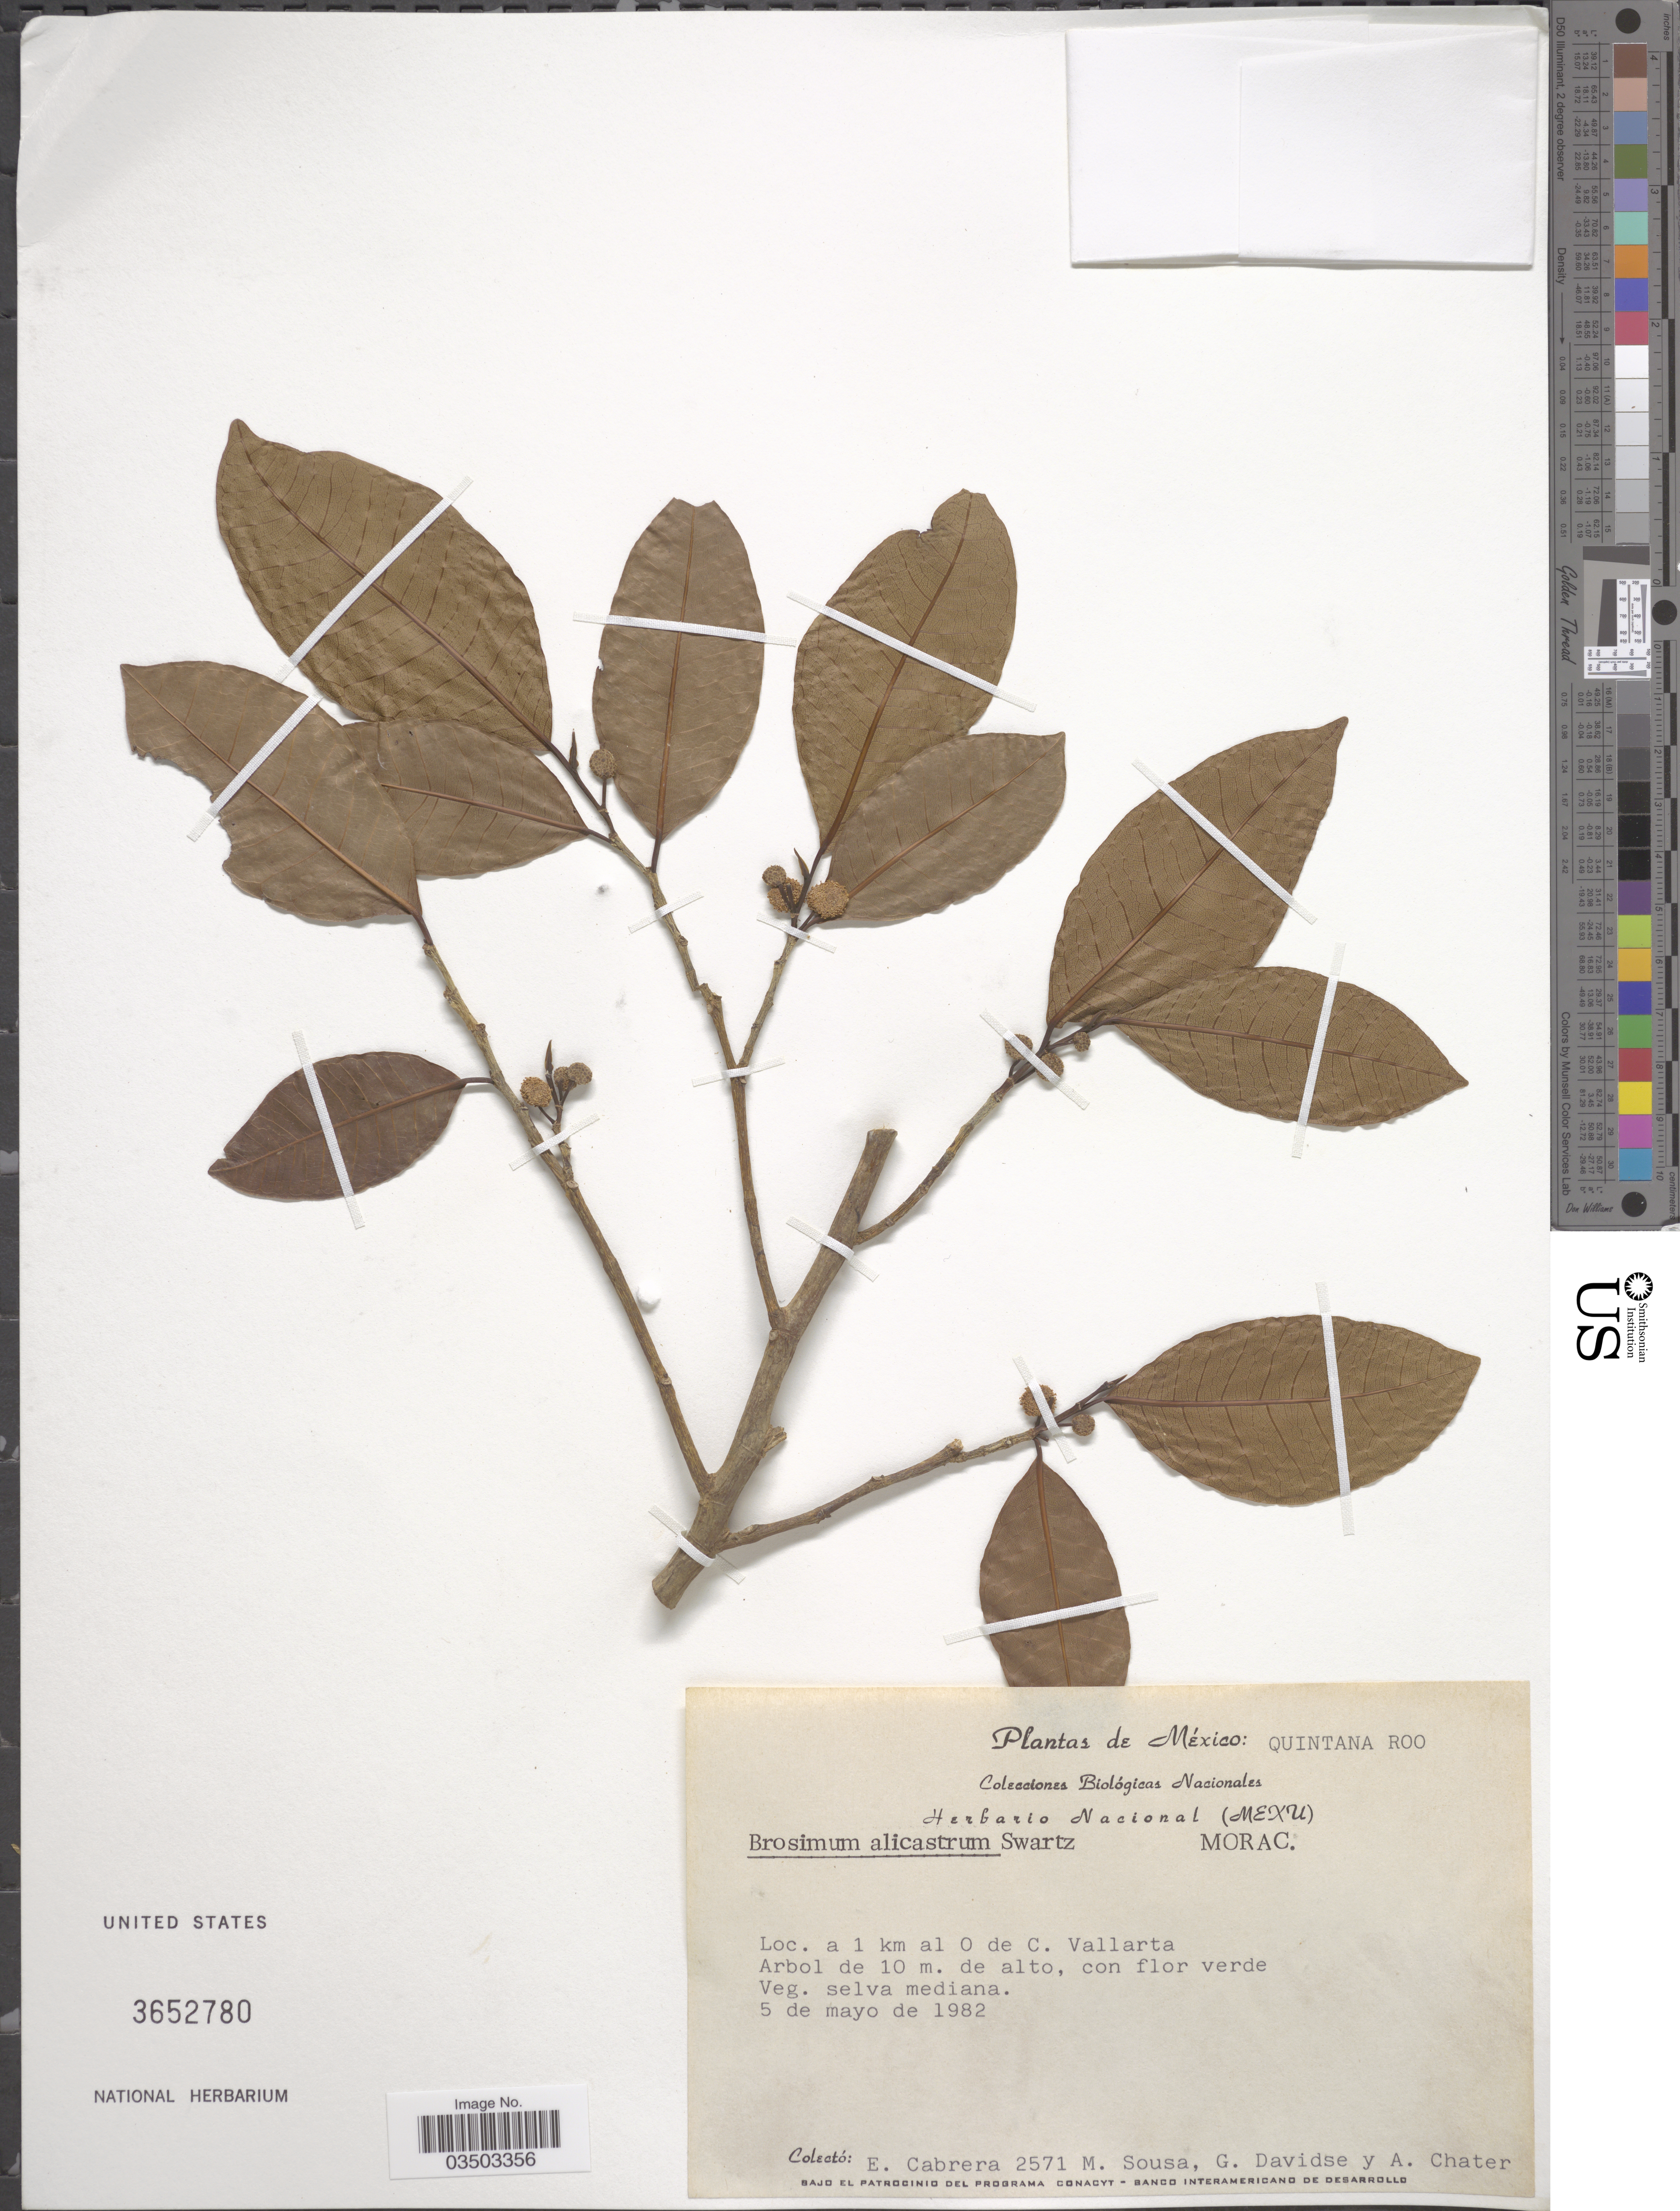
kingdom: Plantae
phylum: Tracheophyta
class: Magnoliopsida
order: Rosales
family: Moraceae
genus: Brosimum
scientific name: Brosimum alicastrum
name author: Sw.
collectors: E. Cabrera, M. Sousa, G. Davidse & A. O. Chater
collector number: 2571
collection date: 1982-05-05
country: Mexico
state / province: Quintana Roo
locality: A 1 km al O de C. Vallarta.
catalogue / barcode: US 3652780